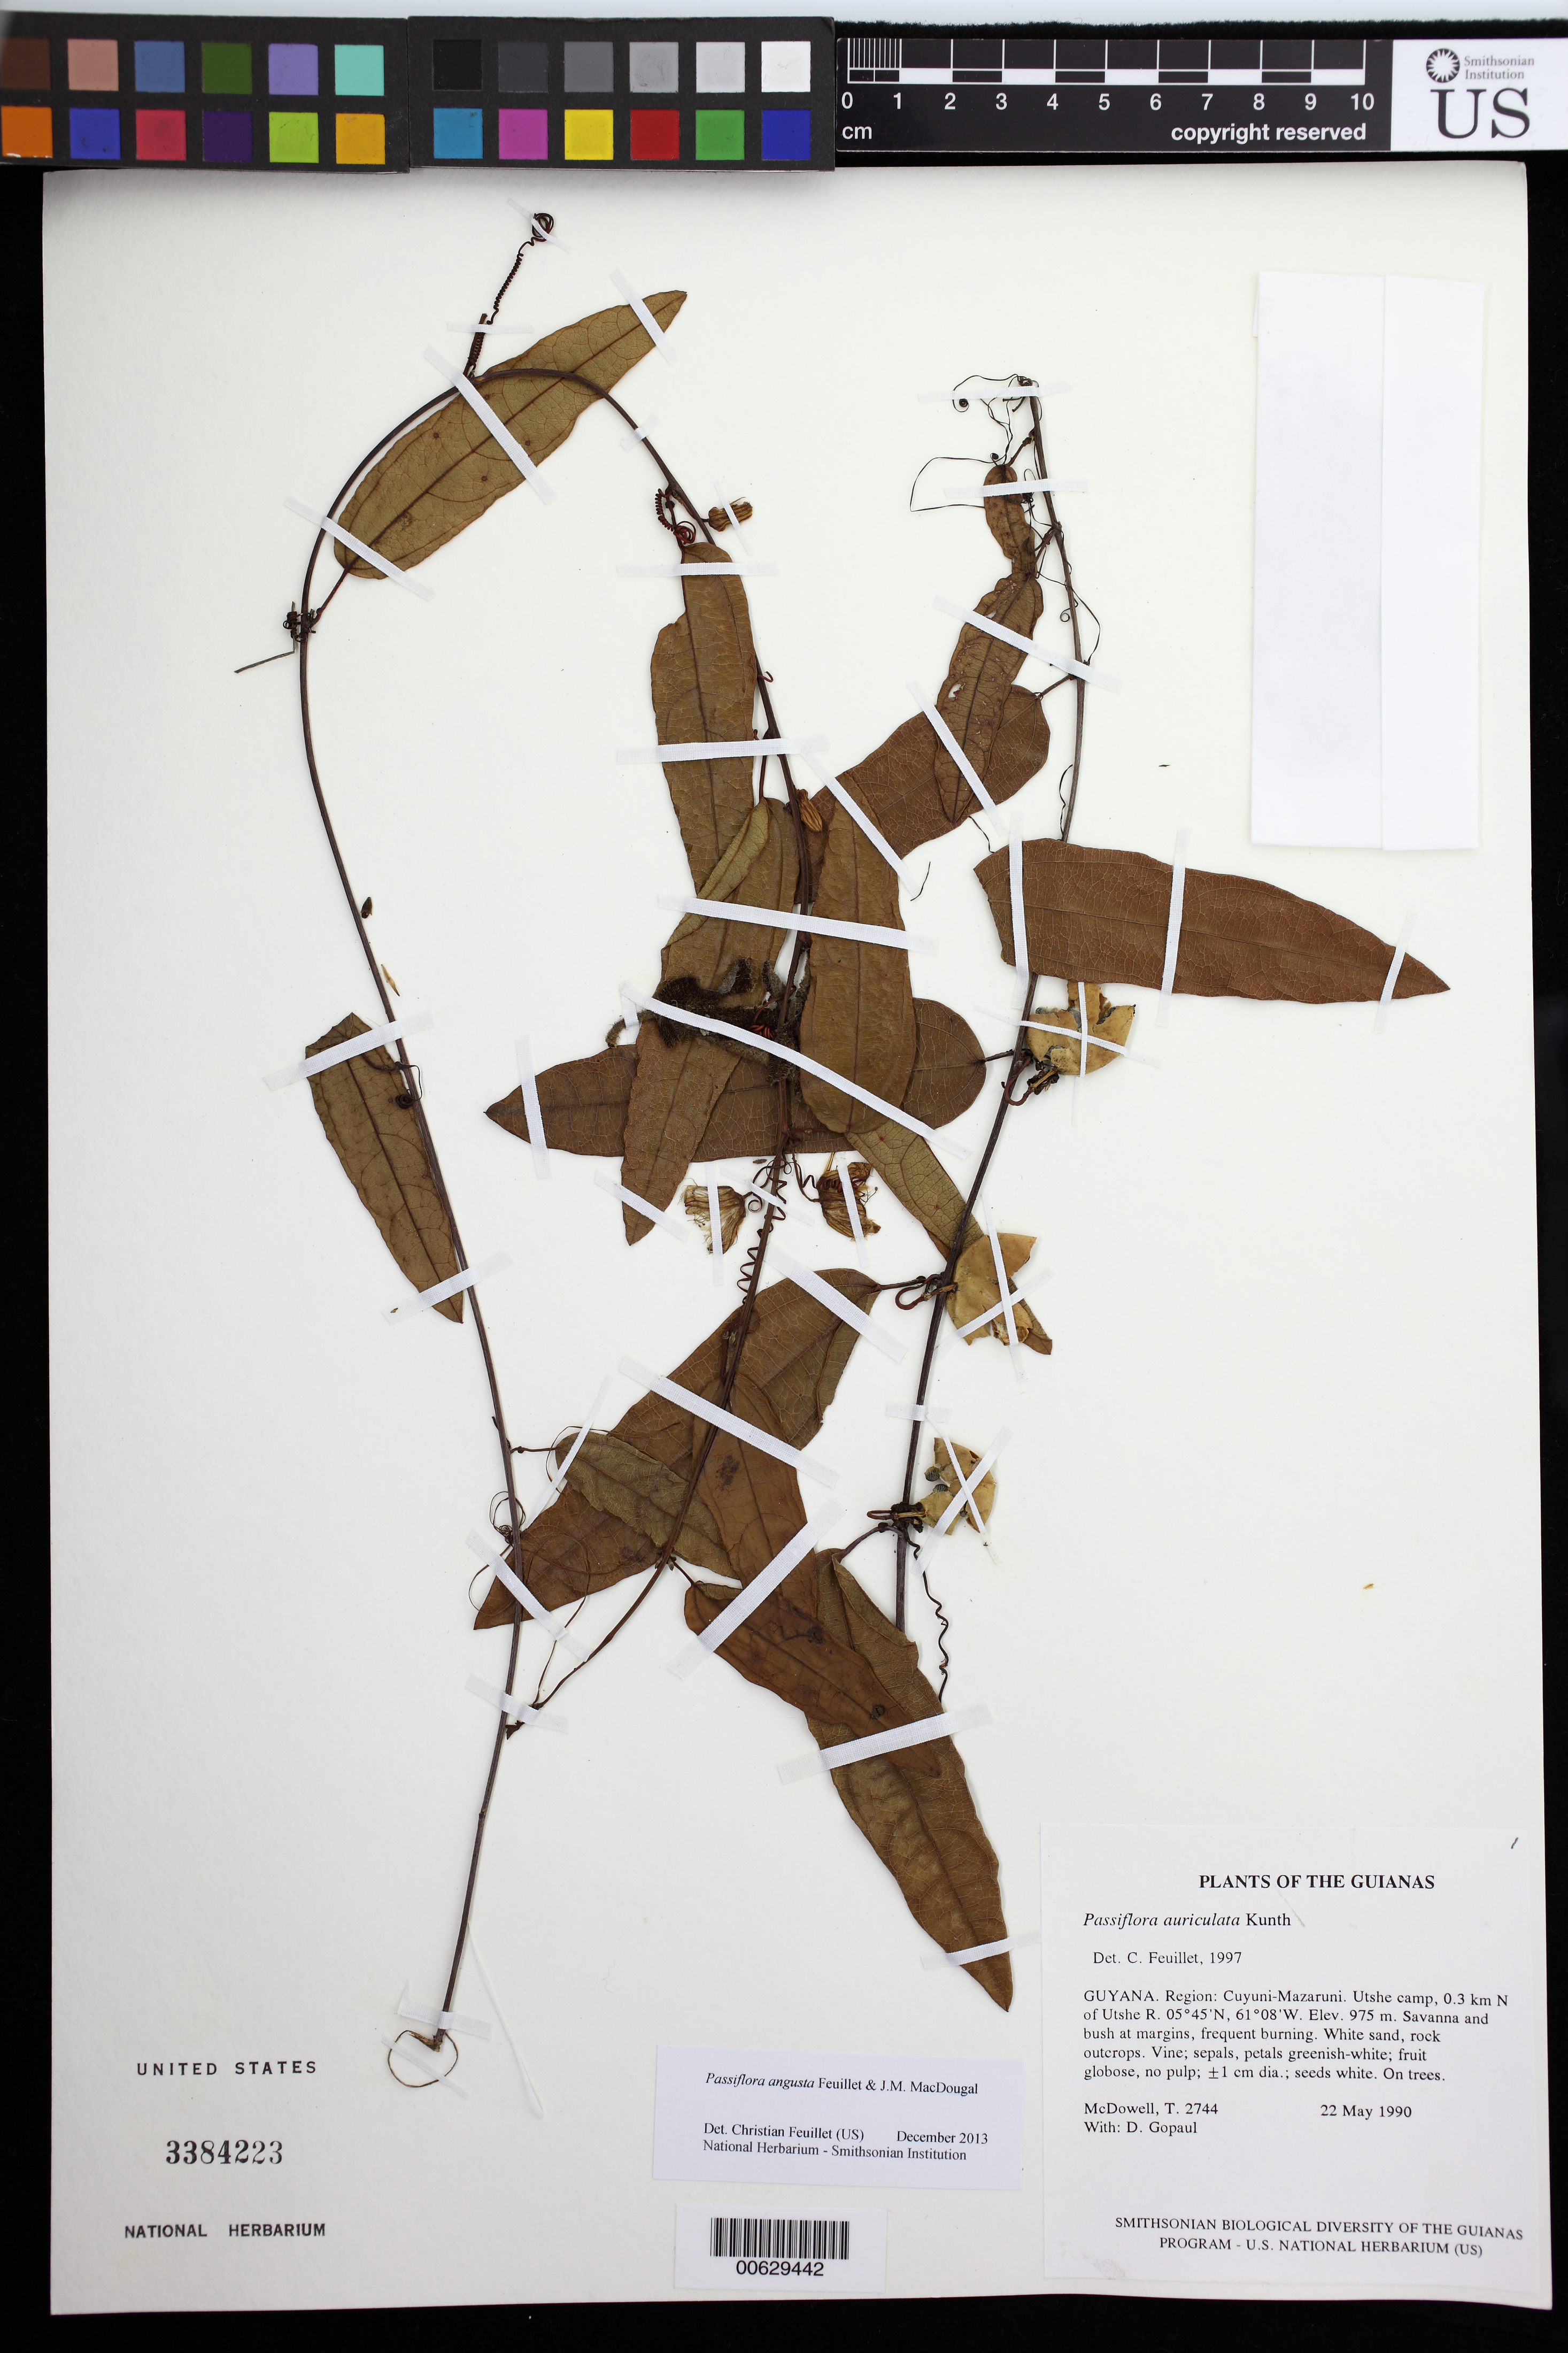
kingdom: Plantae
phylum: Tracheophyta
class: Magnoliopsida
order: Malpighiales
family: Passifloraceae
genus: Passiflora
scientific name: Passiflora angusta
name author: Feuillet & J.M. MacDougal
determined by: Feuillet, C.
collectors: T. McDowell & D. Gopaul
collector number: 2744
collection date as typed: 22 May 1990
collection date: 1990-05-22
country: Guyana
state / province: Cuyuni-Mazaruni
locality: Utshi camp, 0.3 km N of Utshi R, just S of forest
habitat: Savanna and bush at margins, frequent burning. White sand, rock outcrops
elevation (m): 975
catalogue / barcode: US 3384223